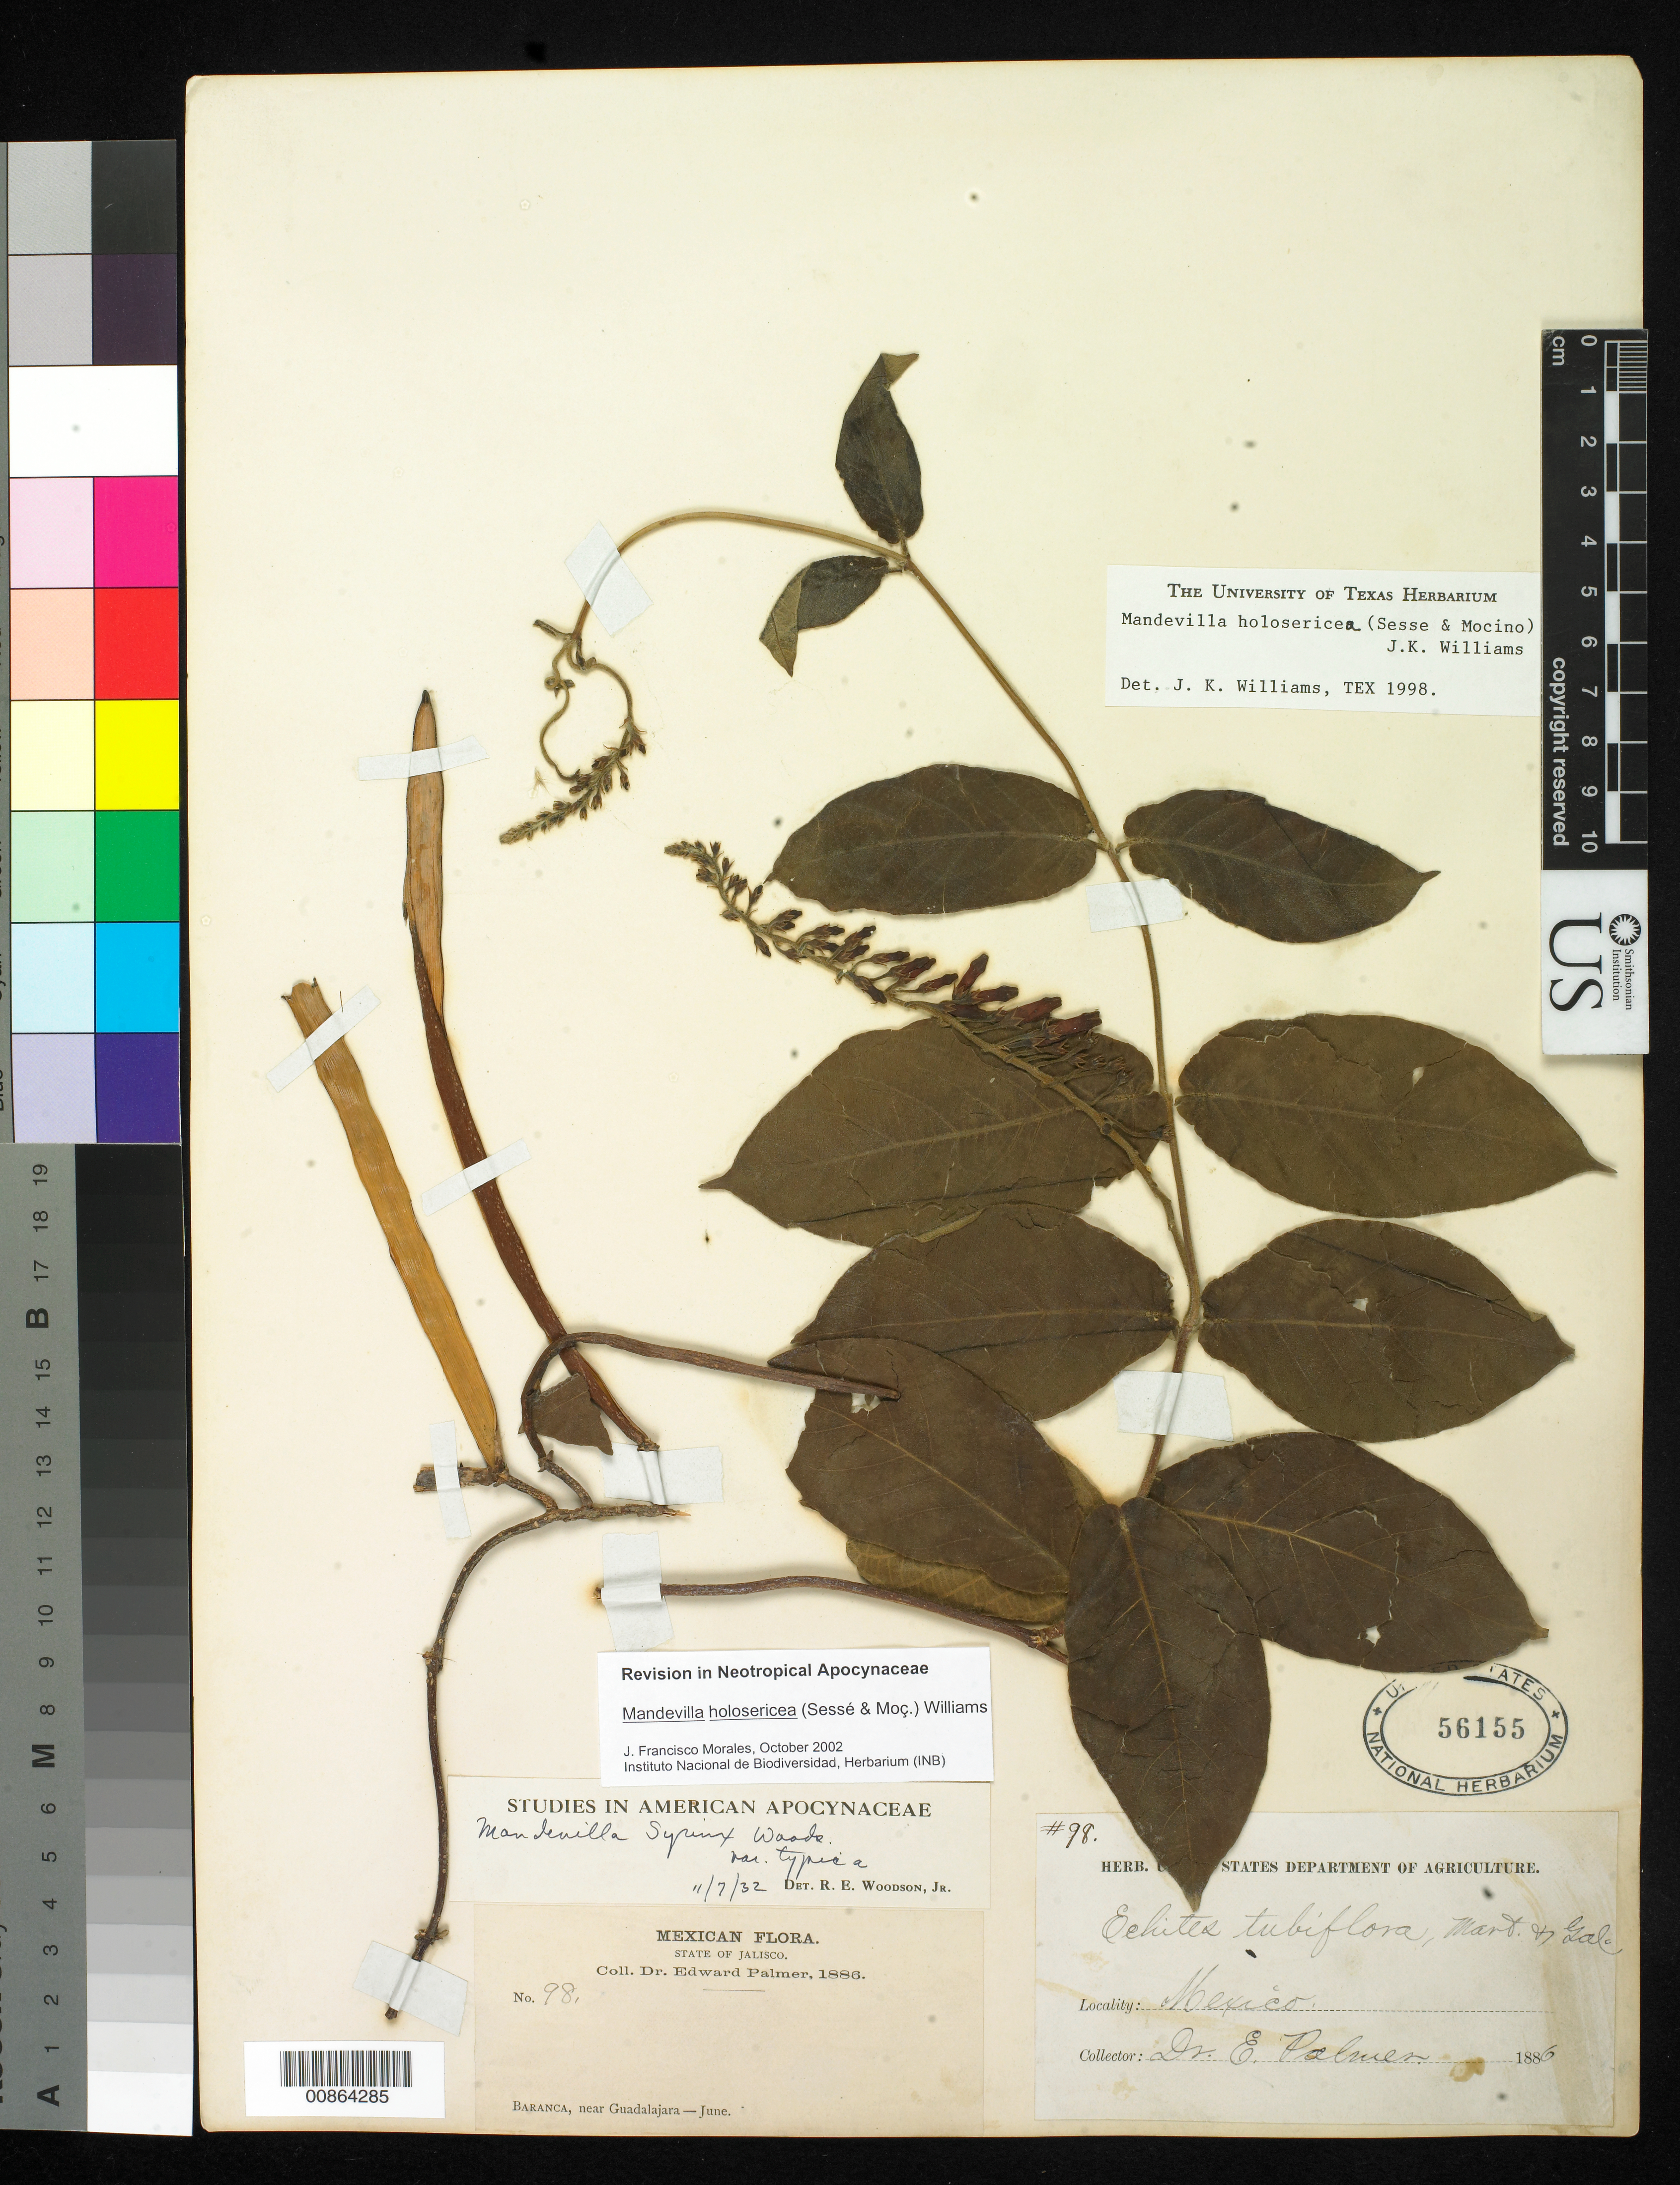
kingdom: Plantae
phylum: Tracheophyta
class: Magnoliopsida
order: Gentianales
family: Apocynaceae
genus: Mandevilla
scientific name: Mandevilla holosericea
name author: (Sessé & Moc.) J.K. Williams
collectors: E. Palmer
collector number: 98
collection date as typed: Jun 1886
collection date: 1886-06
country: Mexico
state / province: Jalisco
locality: Barranca, near Guadalajara, Jalisco.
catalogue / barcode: US 56155